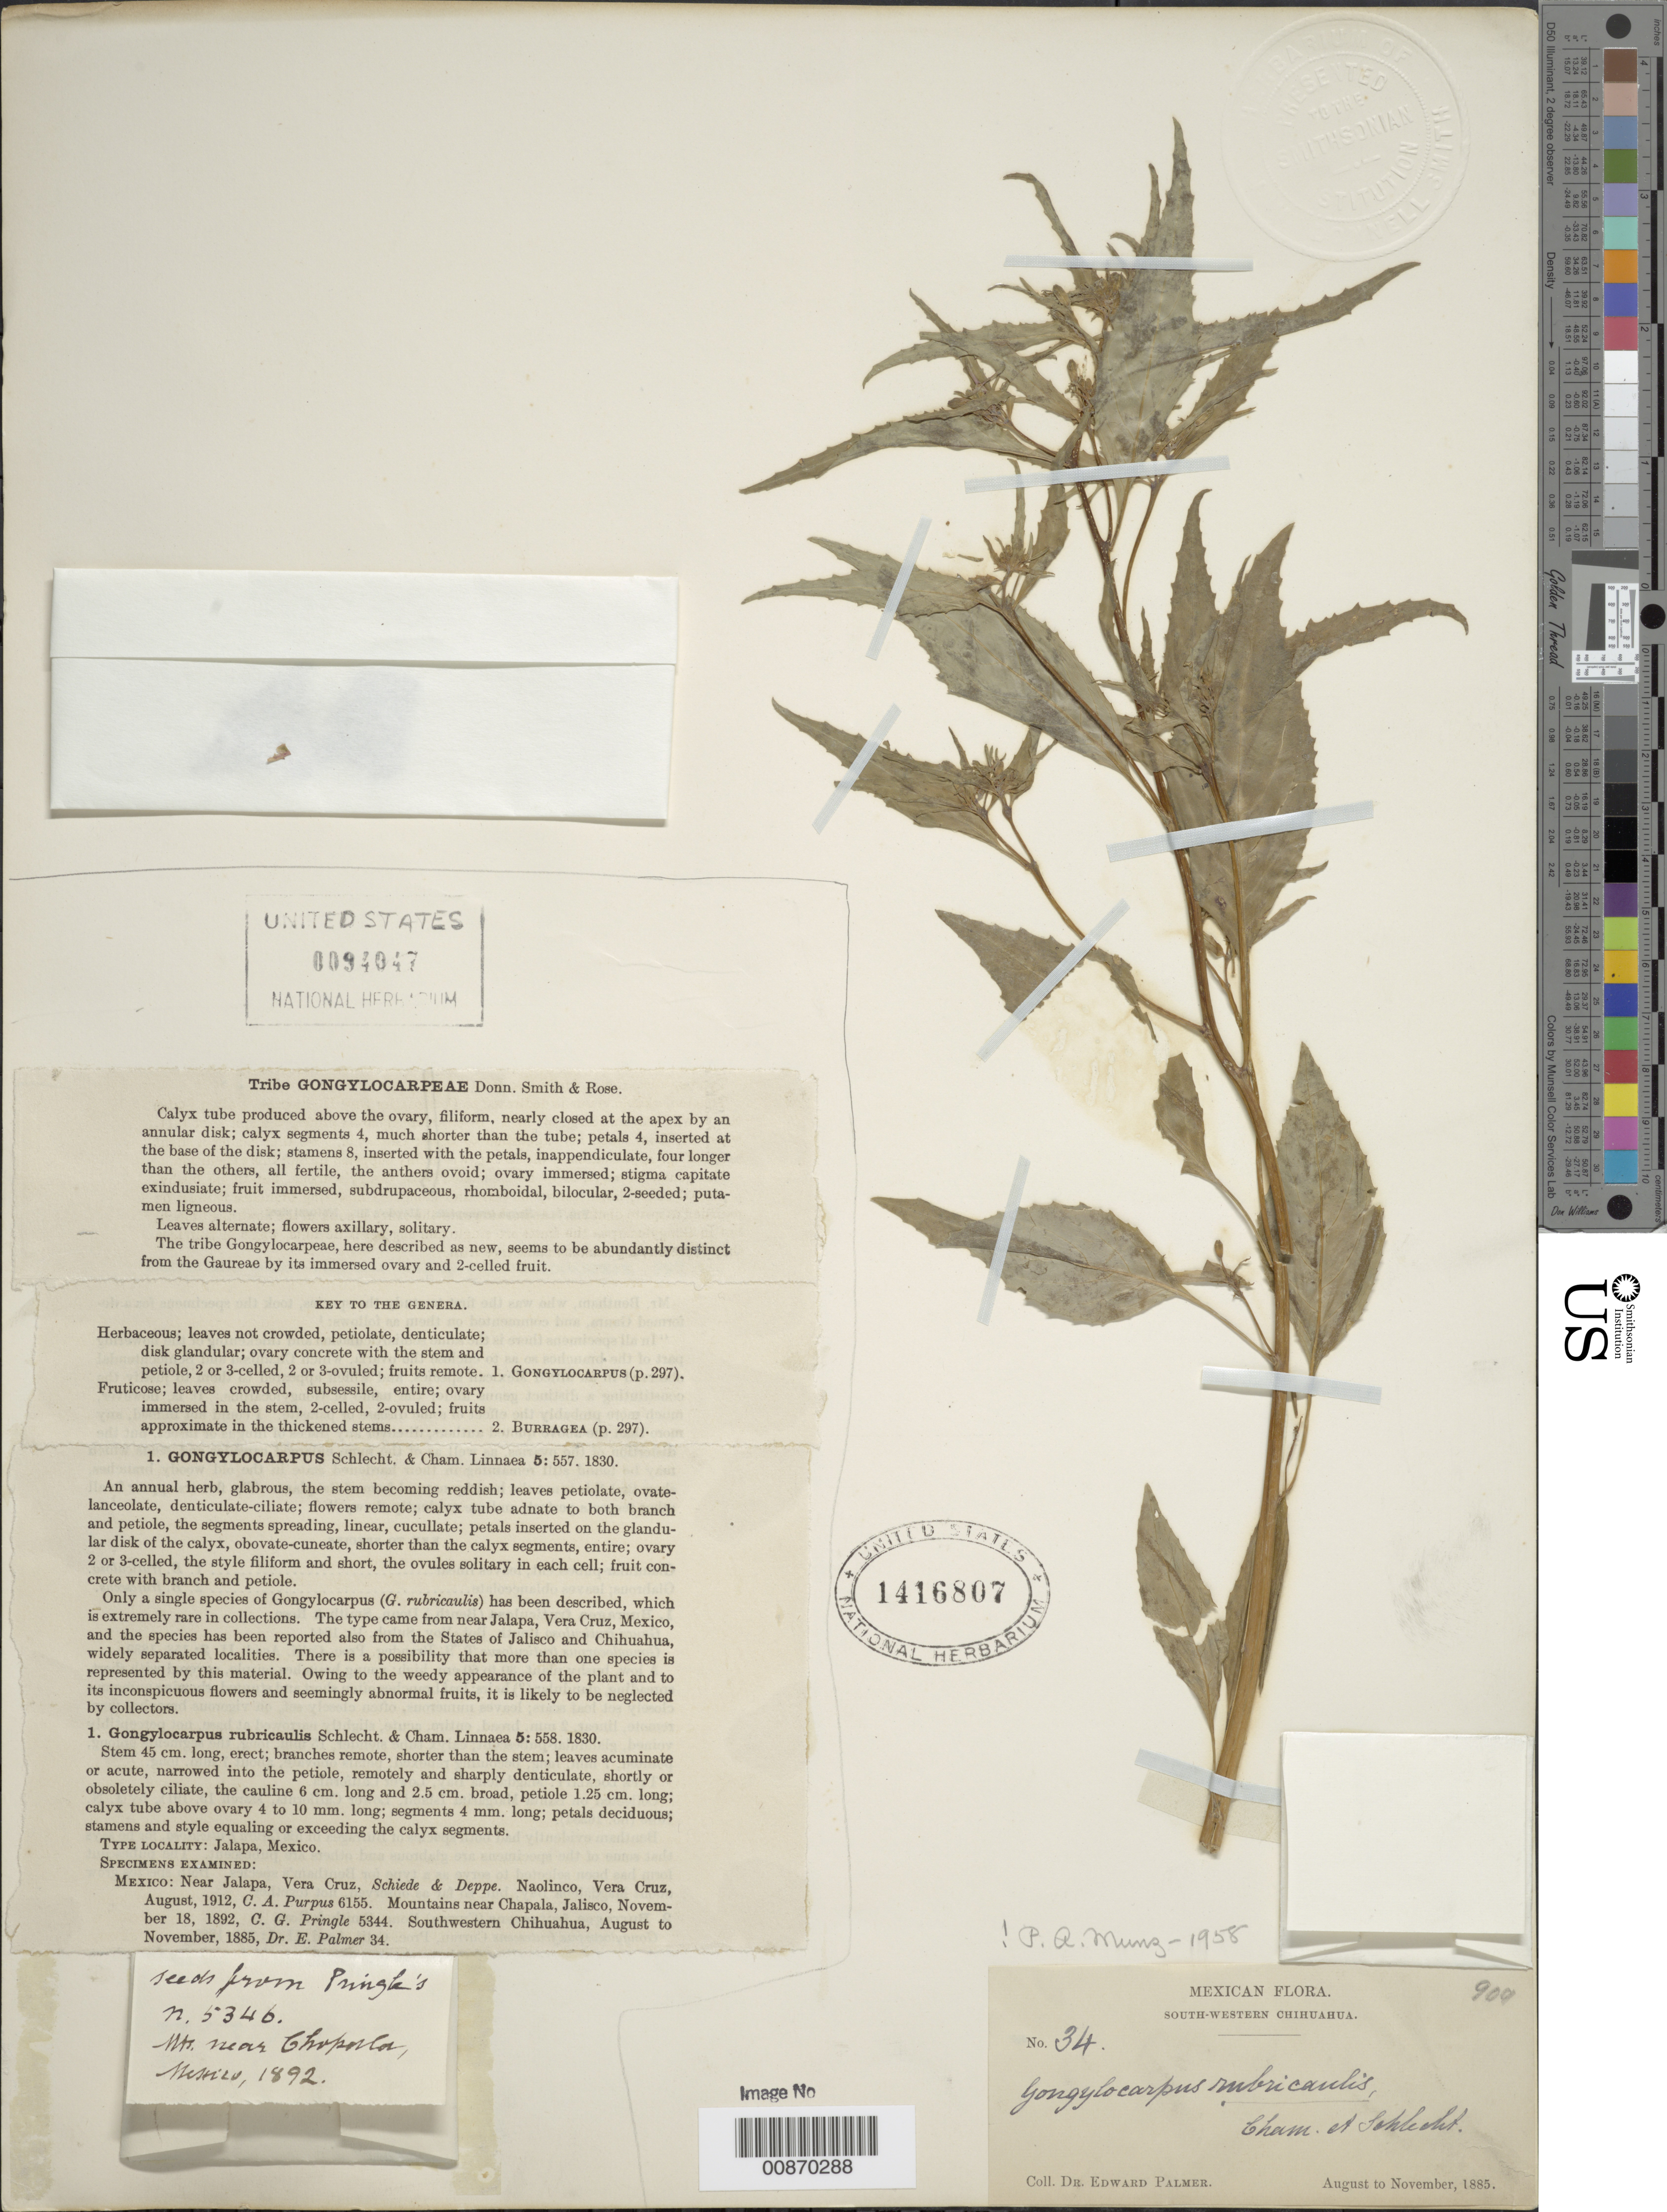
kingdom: Plantae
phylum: Tracheophyta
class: Magnoliopsida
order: Myrtales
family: Onagraceae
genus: Gongylocarpus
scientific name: Gongylocarpus rubricaulis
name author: Schltdl. & Cham.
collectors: C. G. Pringle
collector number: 5346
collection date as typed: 1892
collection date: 1892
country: Mexico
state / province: Jalisco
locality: Mountains near Chapala, Jalisco.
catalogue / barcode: US 94047